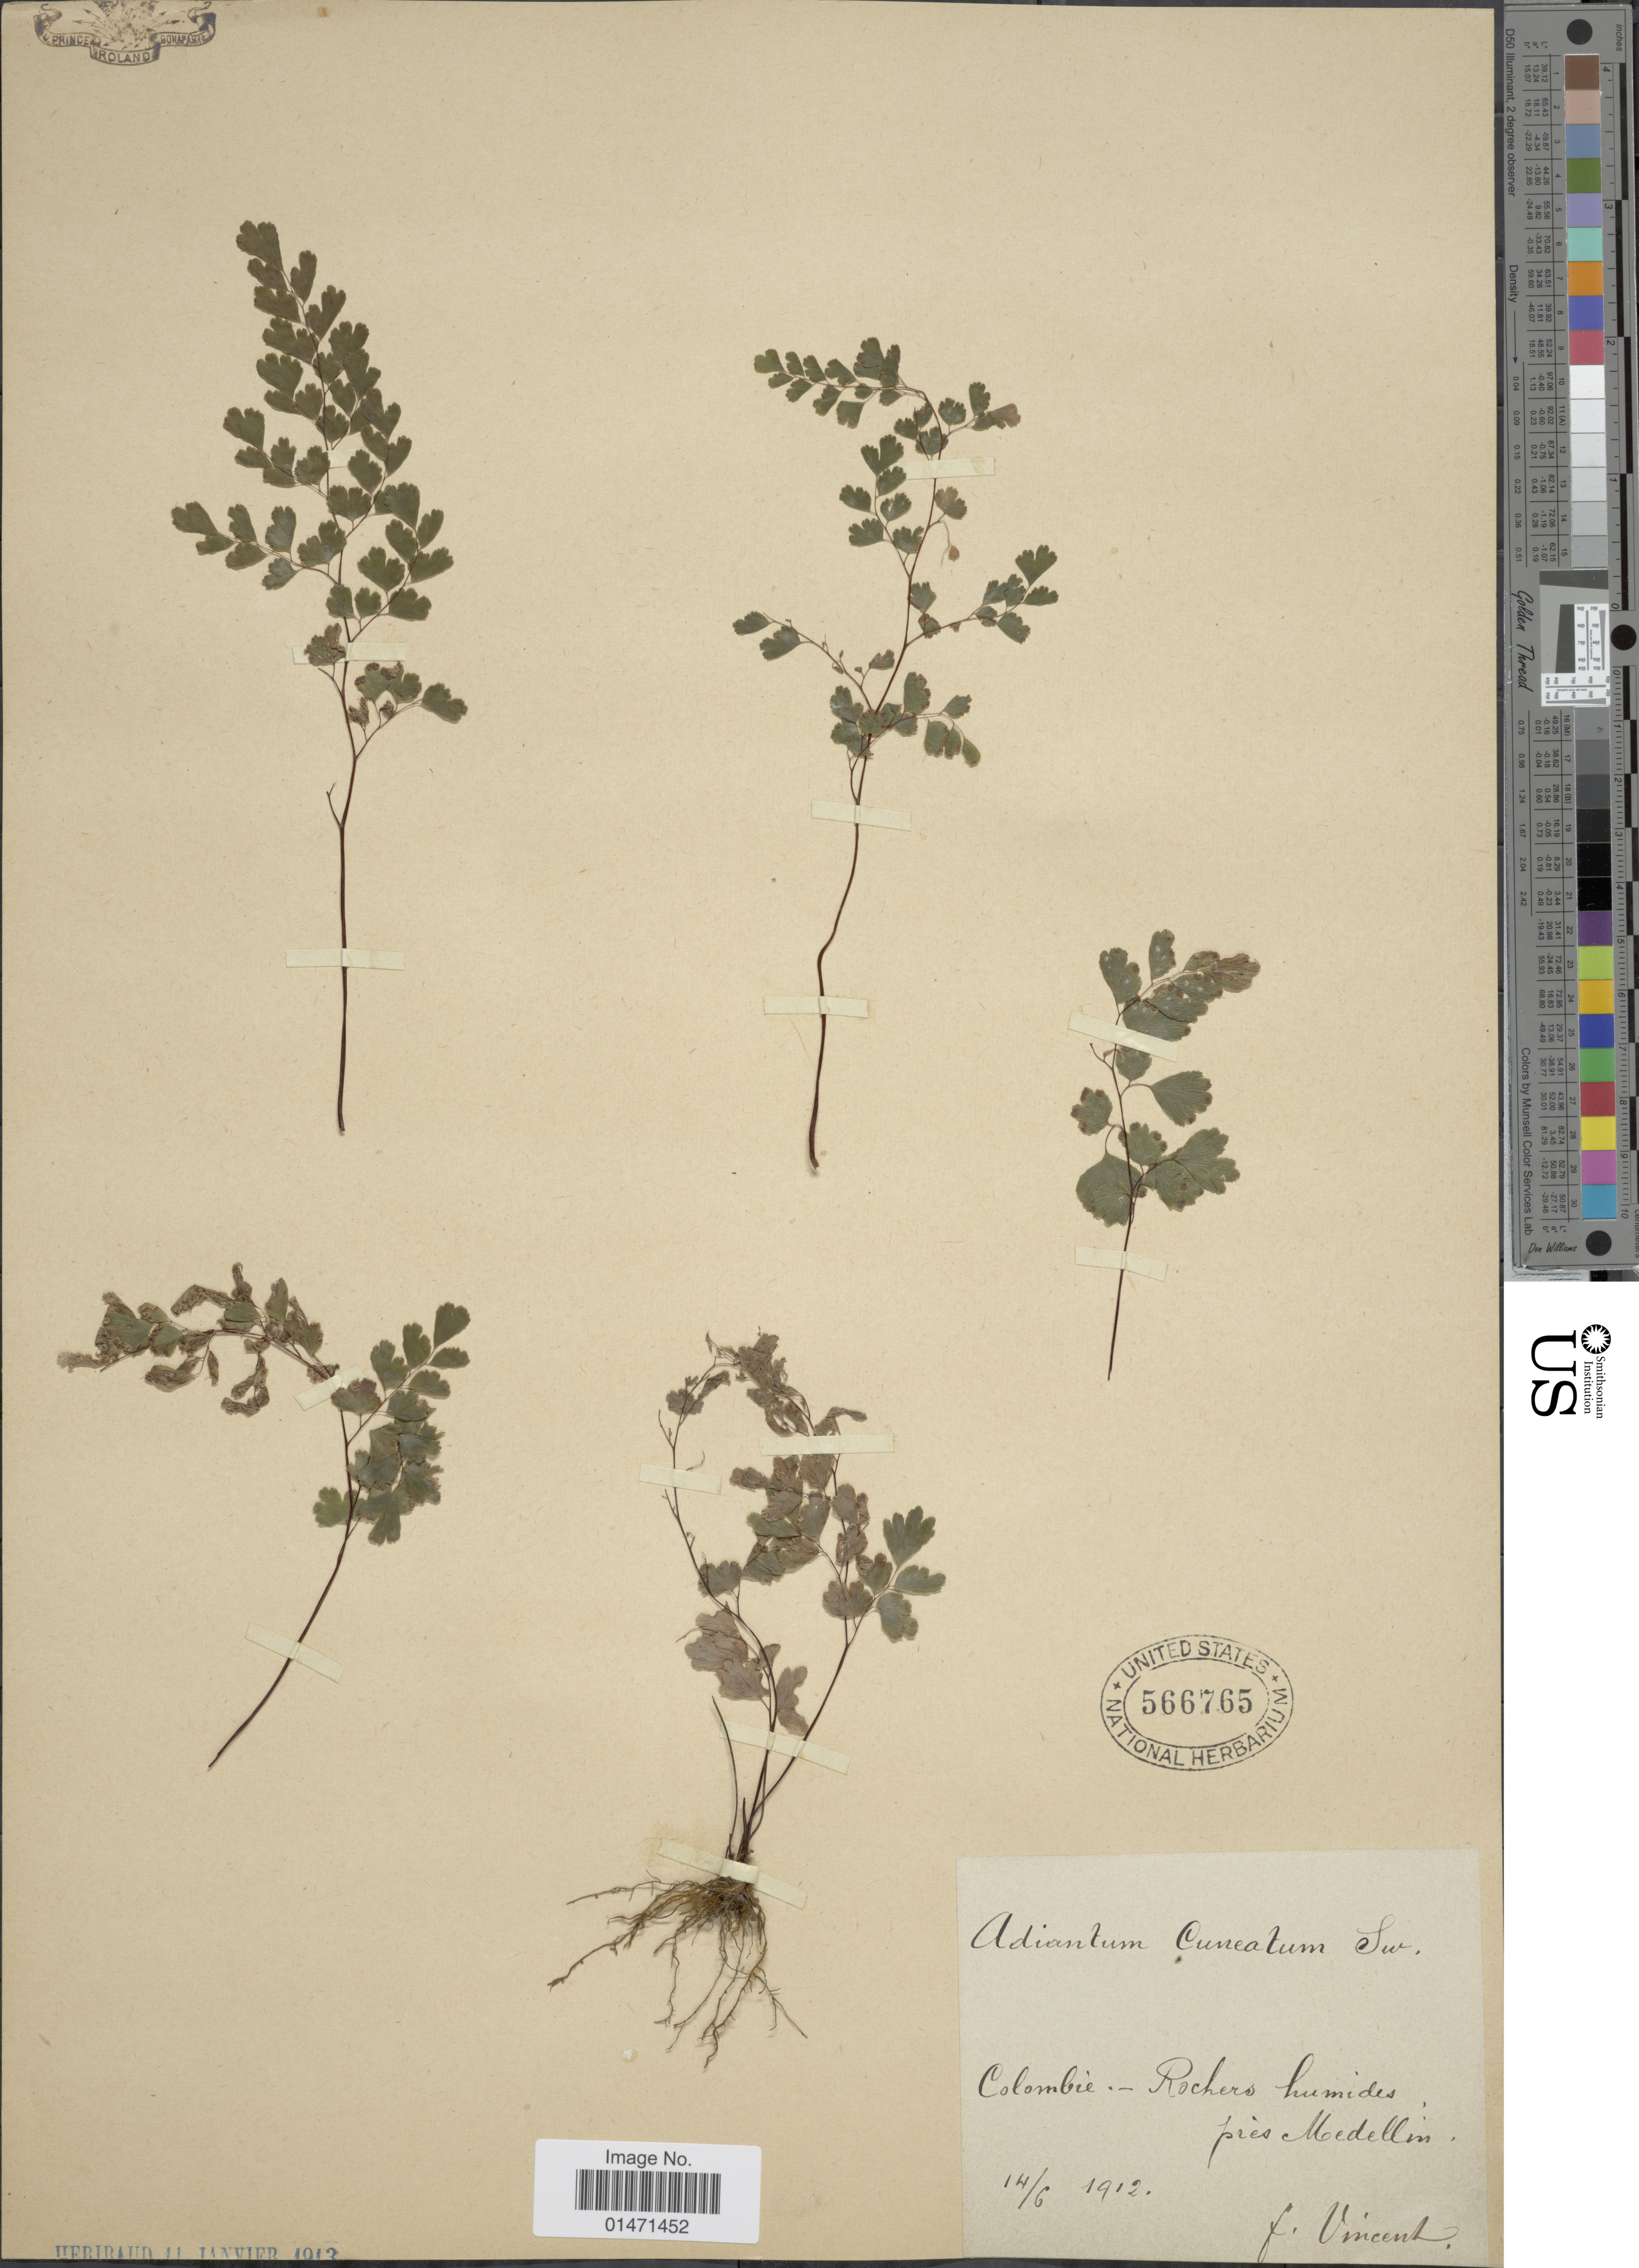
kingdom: Plantae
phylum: Tracheophyta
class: Polypodiopsida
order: Polypodiales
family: Pteridaceae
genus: Adiantum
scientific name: Adiantum raddianum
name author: C. Presl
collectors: F. Vincent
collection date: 1912-06-14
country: Colombia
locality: Rochers humides, près Medellin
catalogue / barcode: US 566765